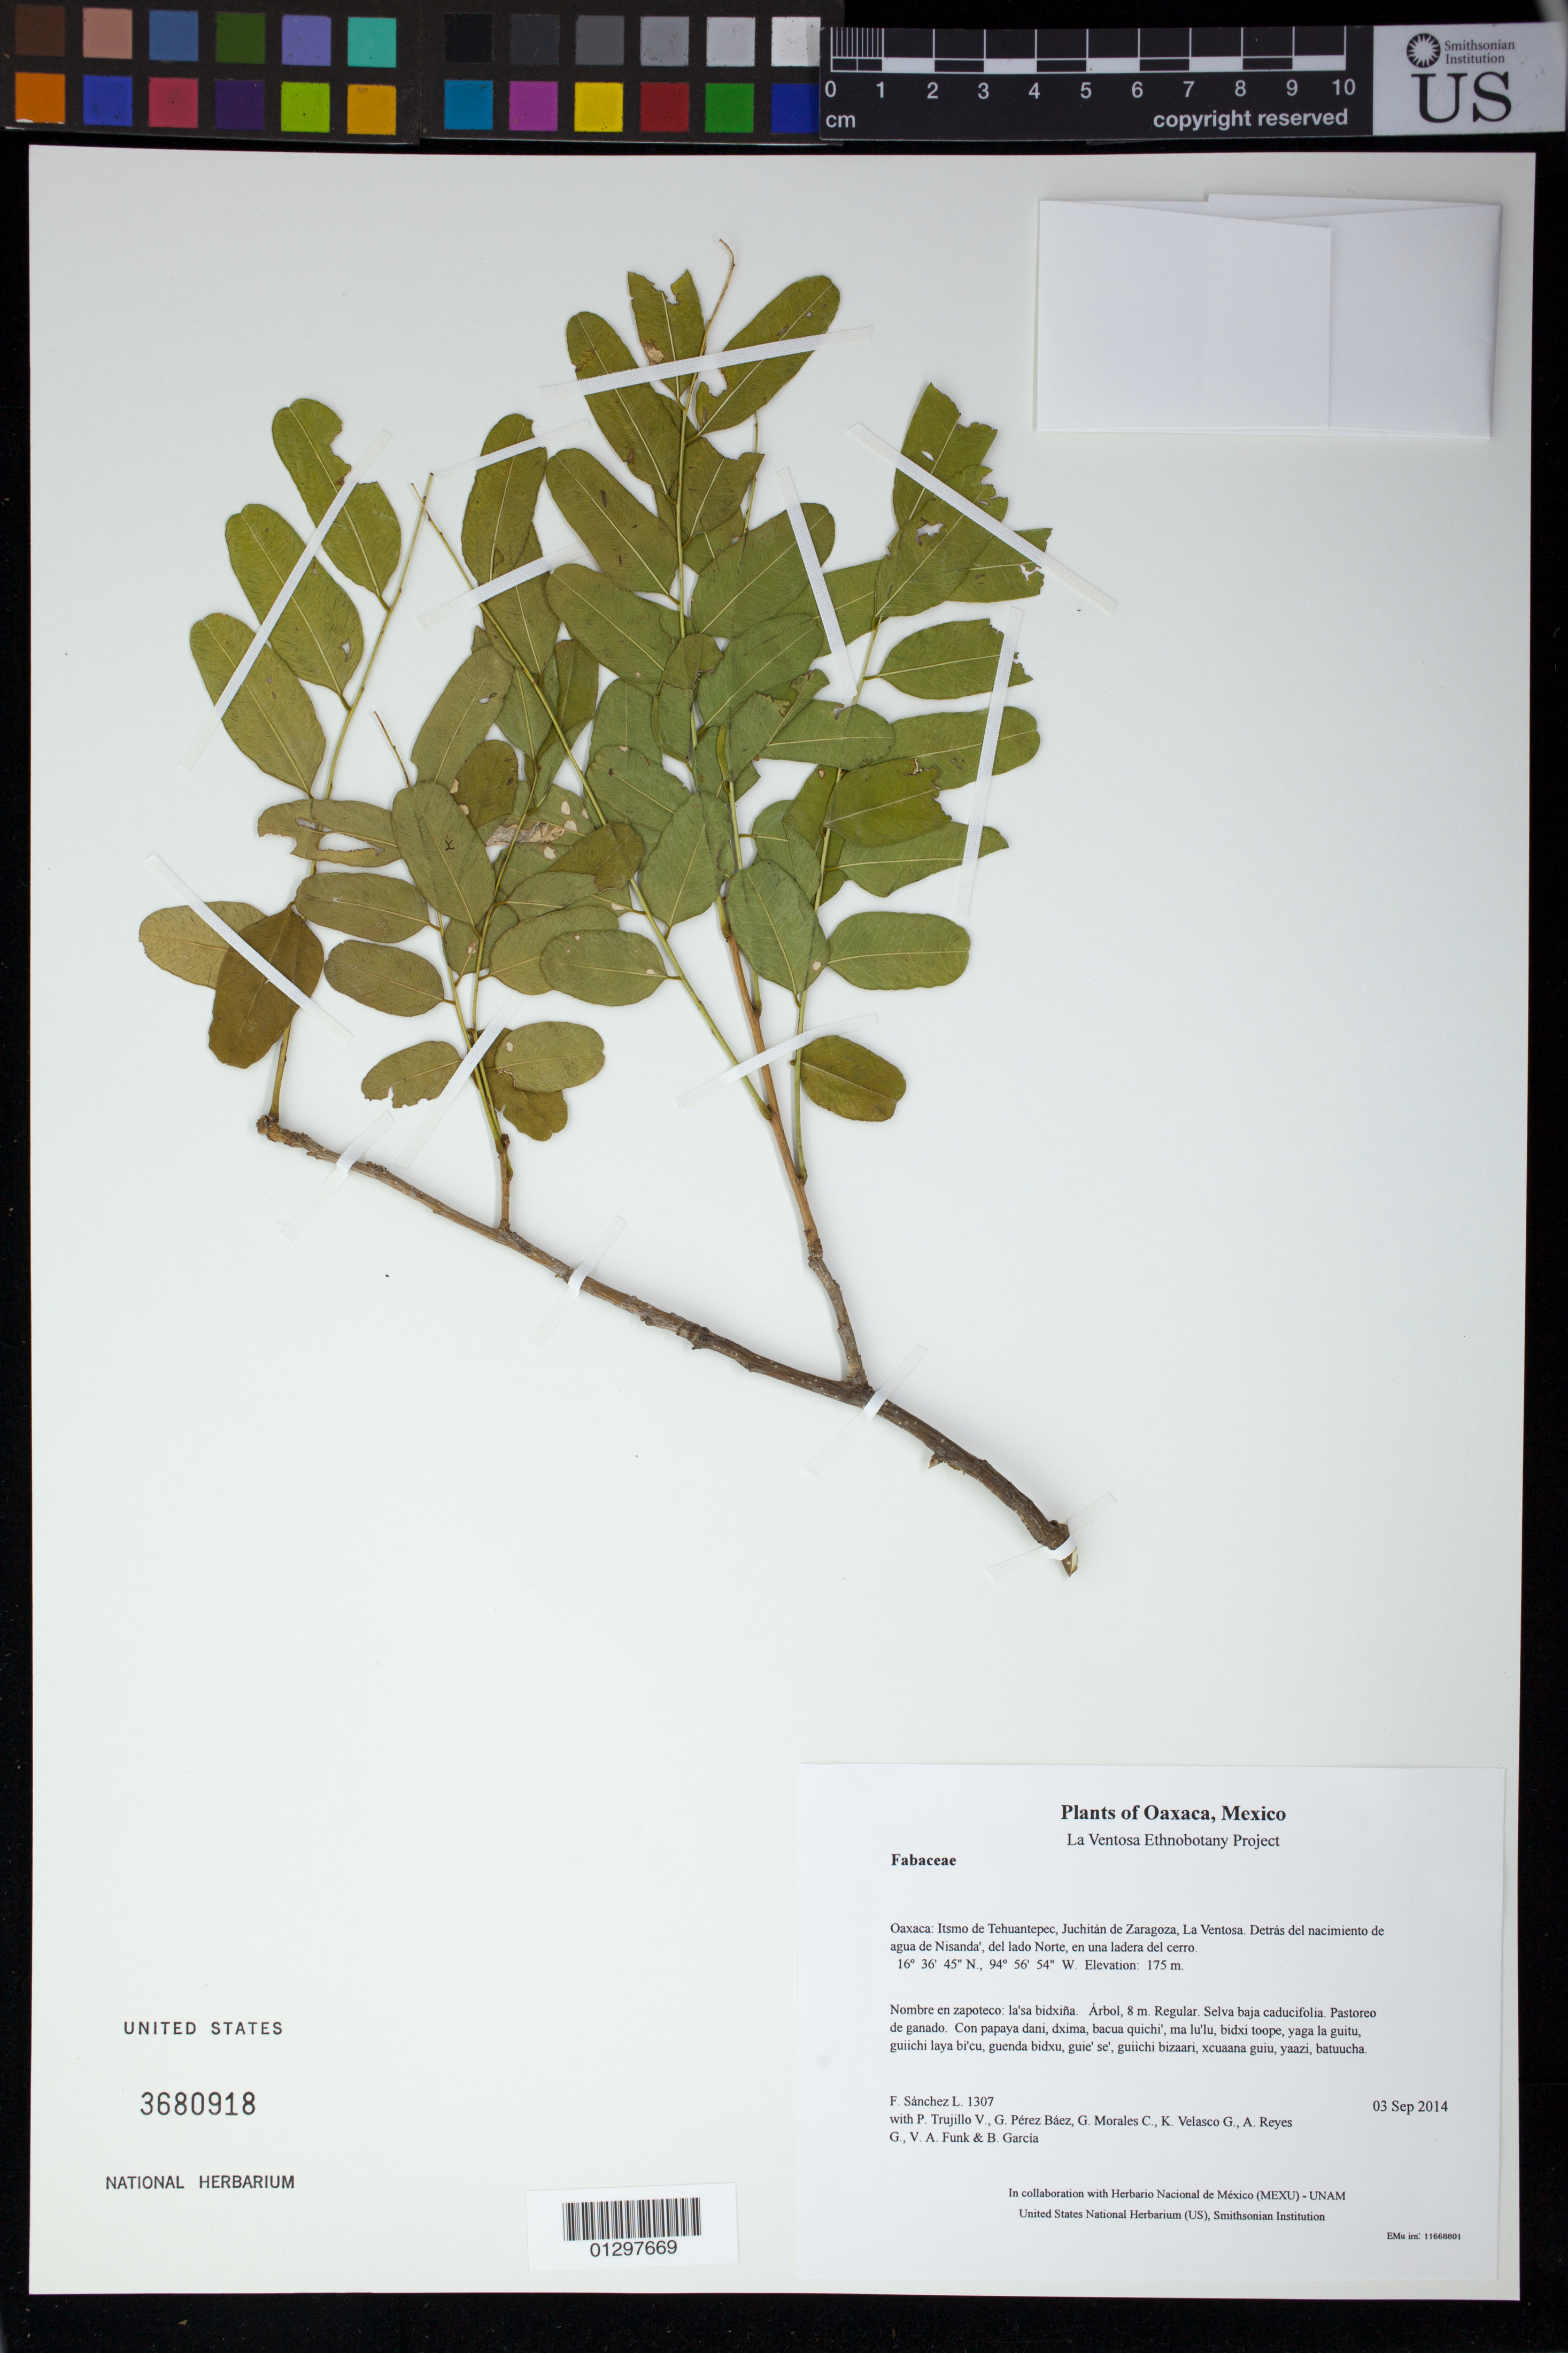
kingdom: Plantae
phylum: Tracheophyta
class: Magnoliopsida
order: Fabales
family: Fabaceae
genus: Coursetia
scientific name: Coursetia sp.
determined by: Cruz D., R.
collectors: F. Sánchez L., P. Trujillo V., G. Pérez Báez, G. Morales C., K. Velasco G., A. Reyes G., V. Funk & B. García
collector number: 1307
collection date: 2014-09-03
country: Mexico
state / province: Oaxaca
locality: Itsmo de Tehuantepec, Juchitán de Zaragoza, La Ventosa. Detrás del nacimiento de agua de Nisanda', del lado Norte, en una ladera del cerro.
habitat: Selva baja caducifolia. Pastoreo de ganado.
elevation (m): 175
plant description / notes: MEXU, US; Yaga. 8 m. Nuu.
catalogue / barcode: US 3680918